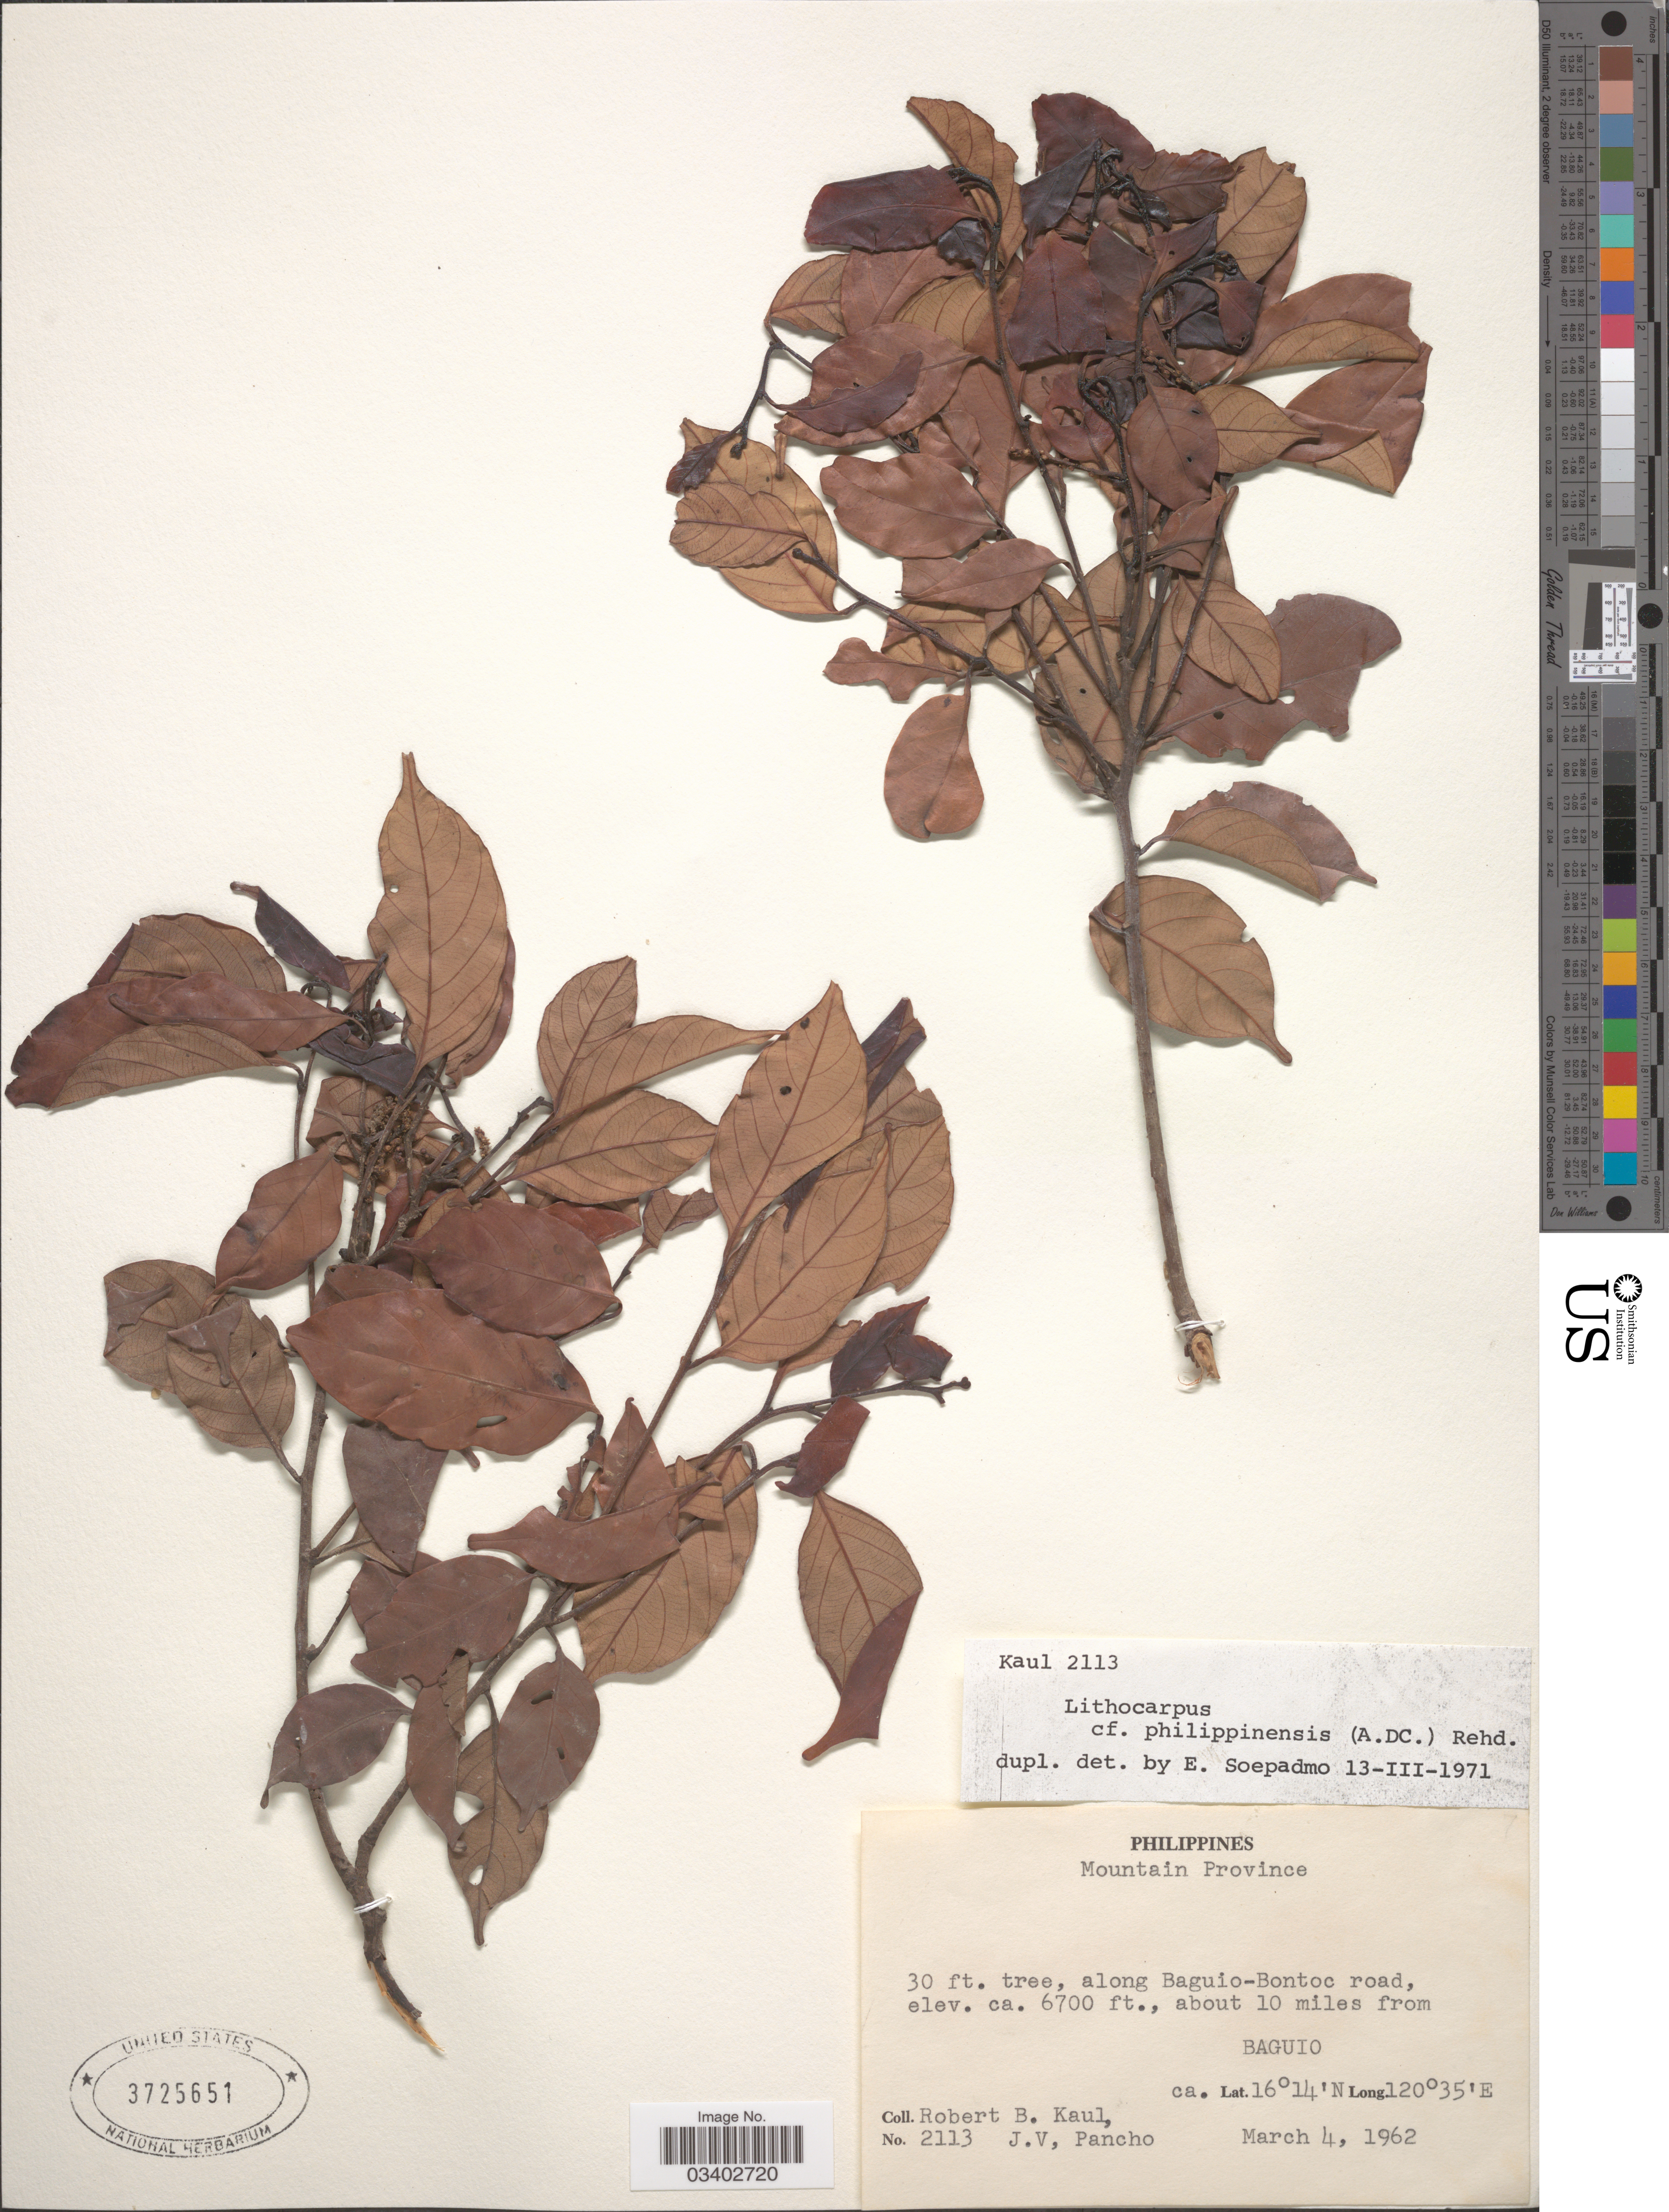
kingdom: Plantae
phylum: Tracheophyta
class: Magnoliopsida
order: Fagales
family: Fagaceae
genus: Lithocarpus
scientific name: Lithocarpus philippinensis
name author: (A. DC.) Rehder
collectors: R. Kaul & J. Pancho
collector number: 2113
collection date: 1962-03-04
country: Philippines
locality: Mountain Province. Along Baguio-Bontoc road, about 10 miles from Baguio.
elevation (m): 2042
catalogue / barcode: US 3725651